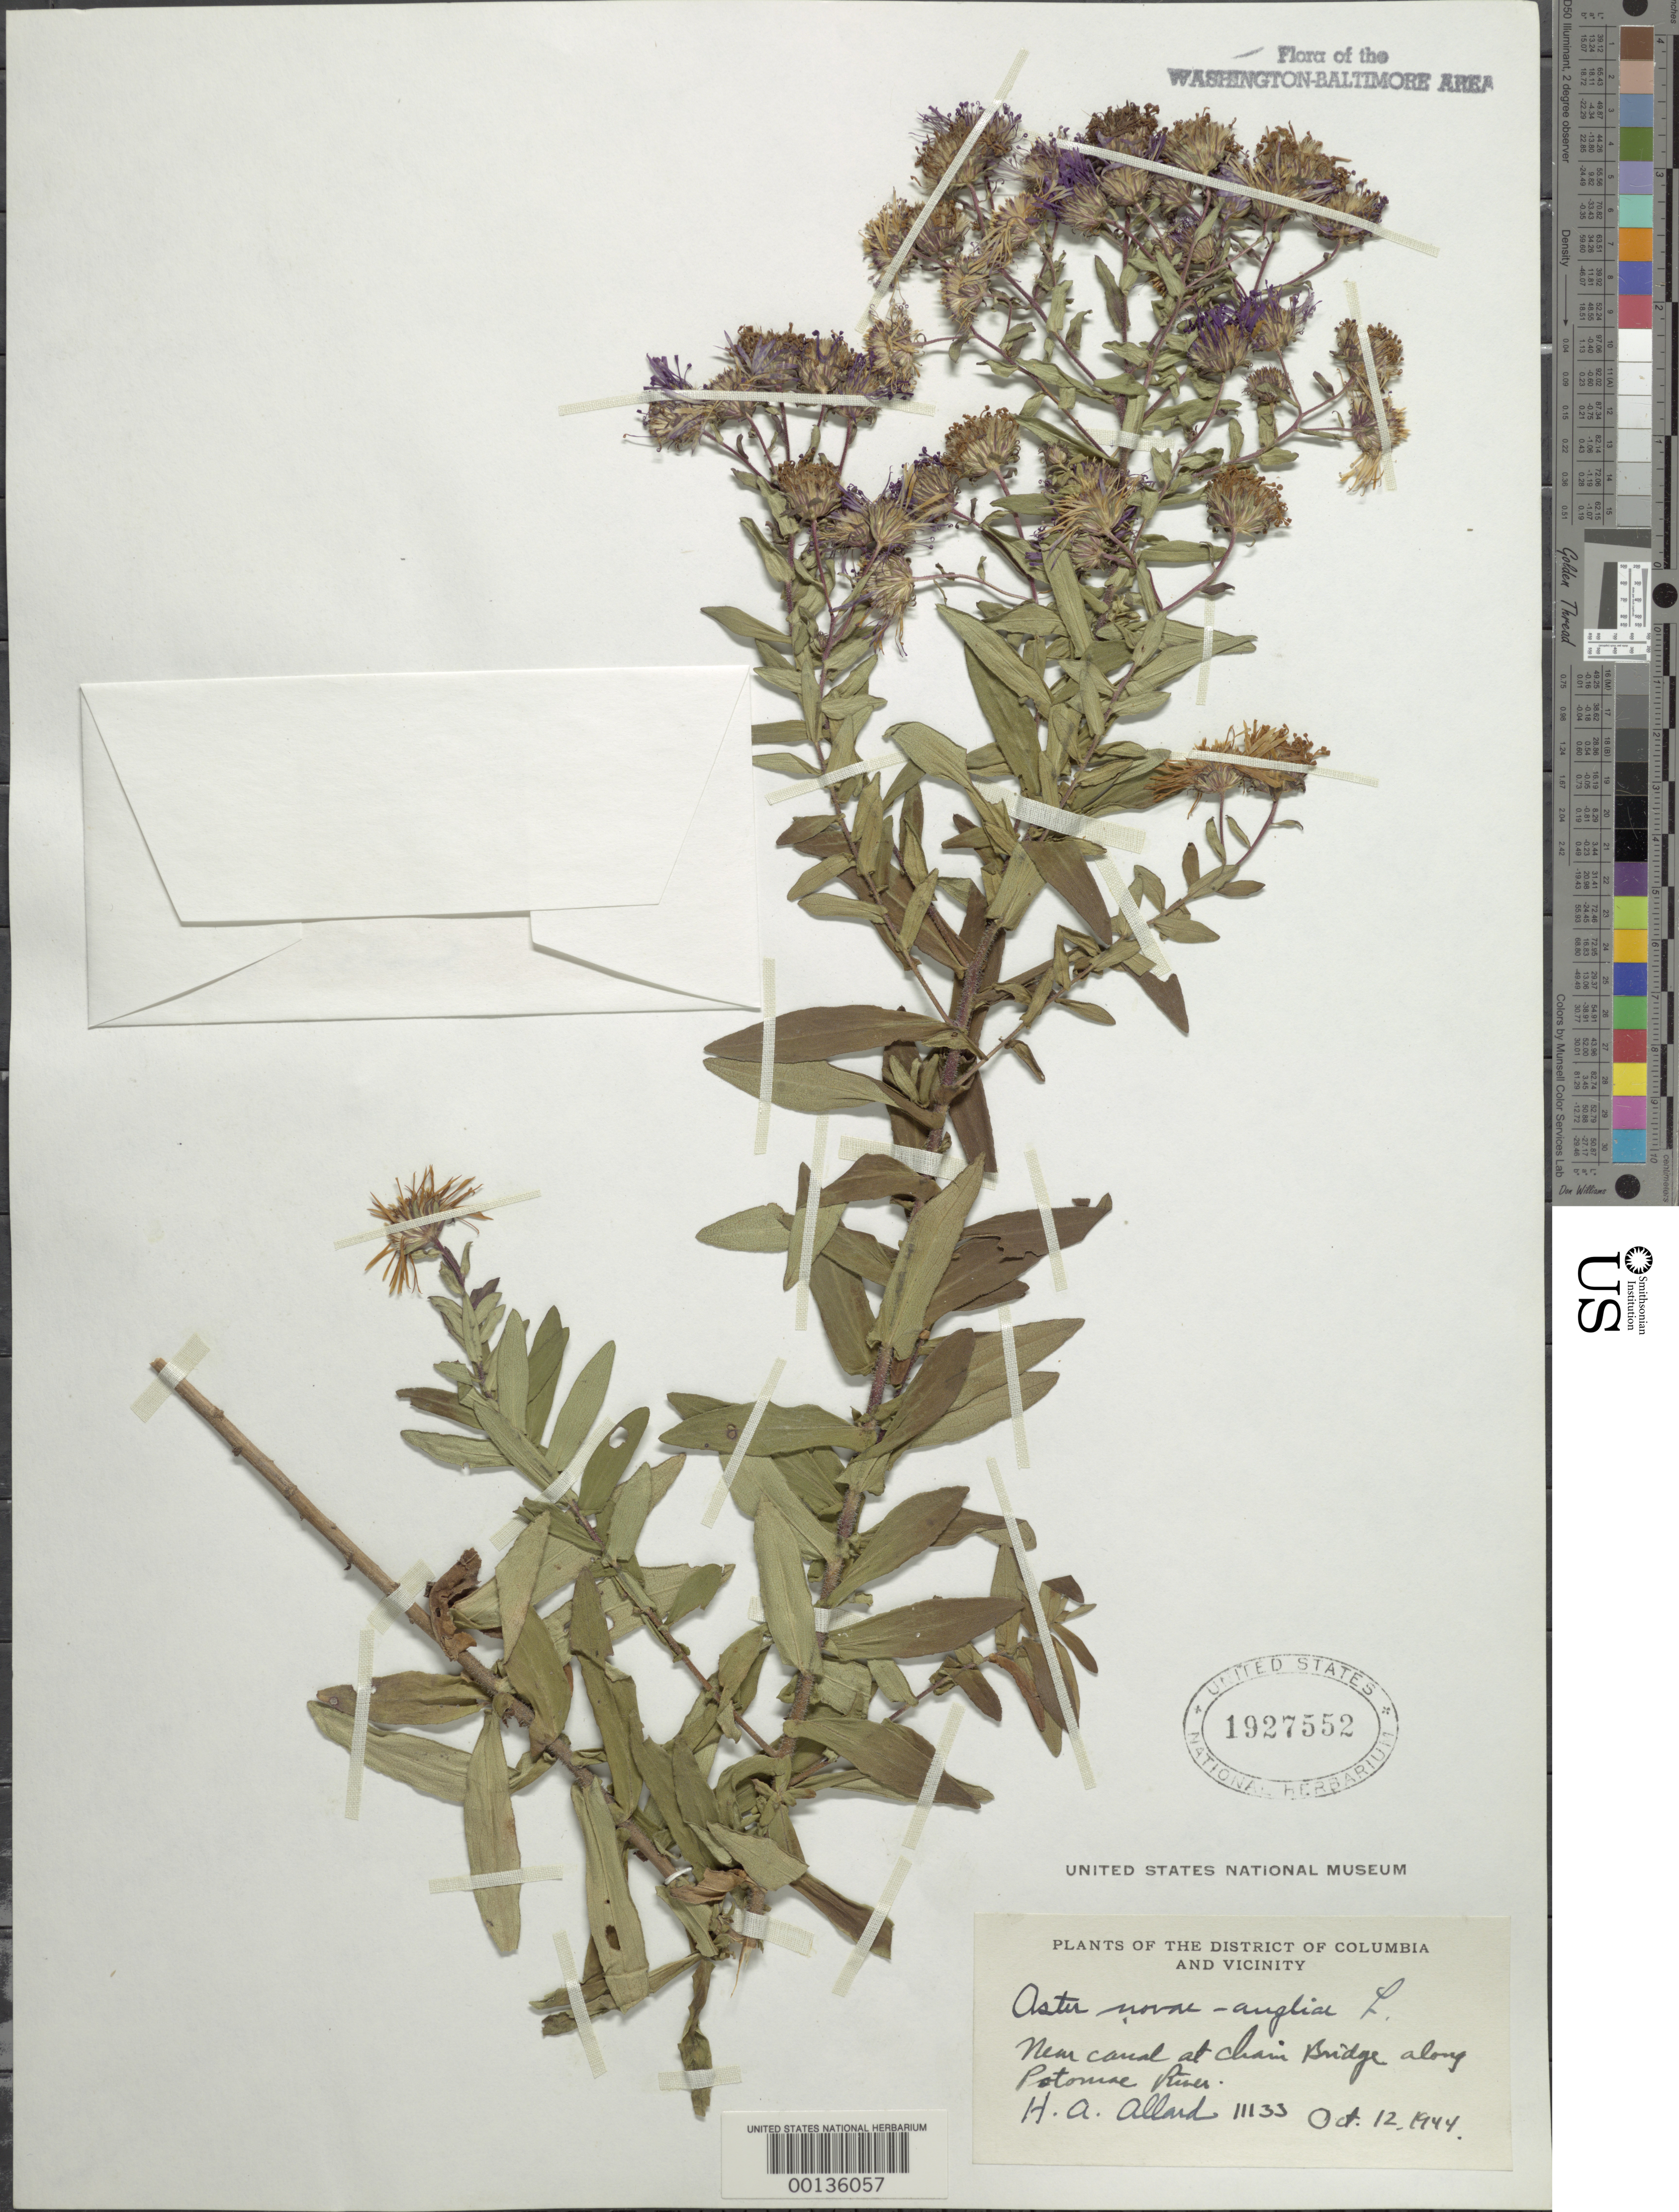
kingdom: Plantae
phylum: Tracheophyta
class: Magnoliopsida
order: Asterales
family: Asteraceae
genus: Symphyotrichum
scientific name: Symphyotrichum novae-angliae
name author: (L.) G.L. Nesom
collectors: H. A. Allard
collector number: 11133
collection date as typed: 12 Oct 1944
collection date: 1944-10-12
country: United States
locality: Canal at Chain Bridge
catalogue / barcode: US 1927552